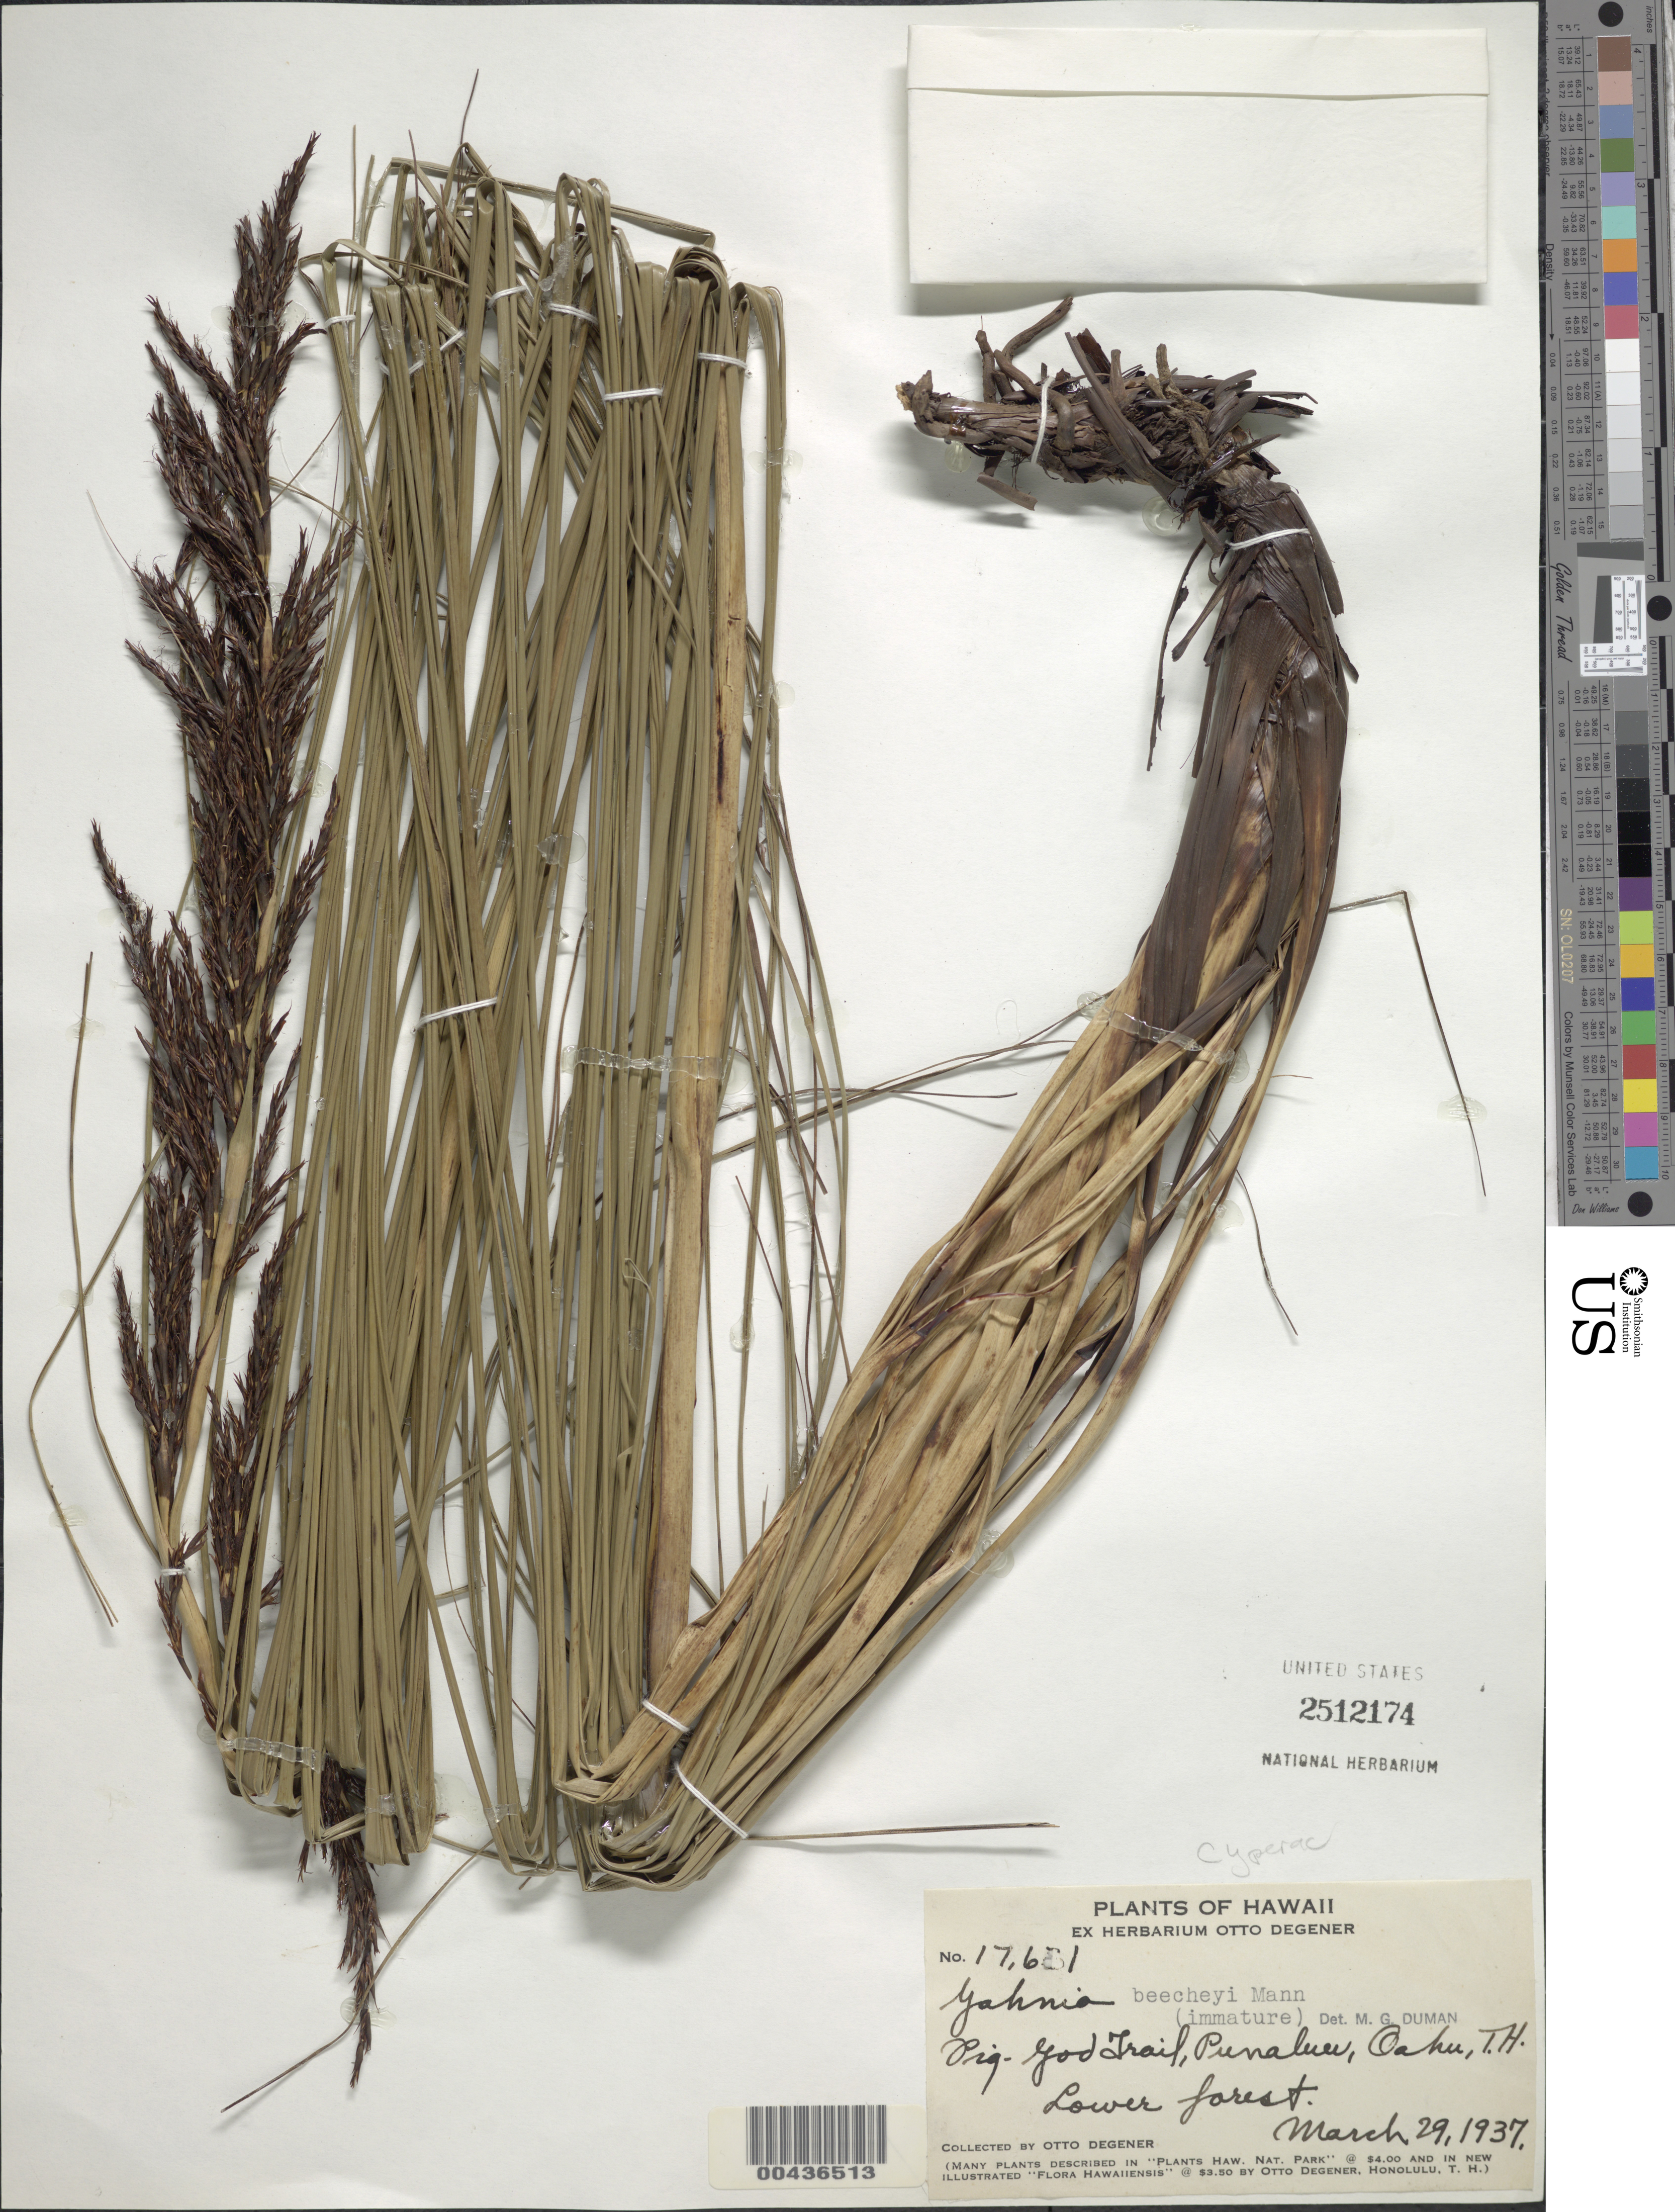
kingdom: Plantae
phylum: Tracheophyta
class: Liliopsida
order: Poales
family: Cyperaceae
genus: Gahnia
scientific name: Gahnia beecheyi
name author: H. Mann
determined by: Duman, M. G.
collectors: O. Degener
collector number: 17611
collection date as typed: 29 Mar 1937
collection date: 1937-03-29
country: United States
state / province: Hawaii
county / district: Honolulu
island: Oahu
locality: Pig-God Trail, Punaluu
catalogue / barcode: US 2512174